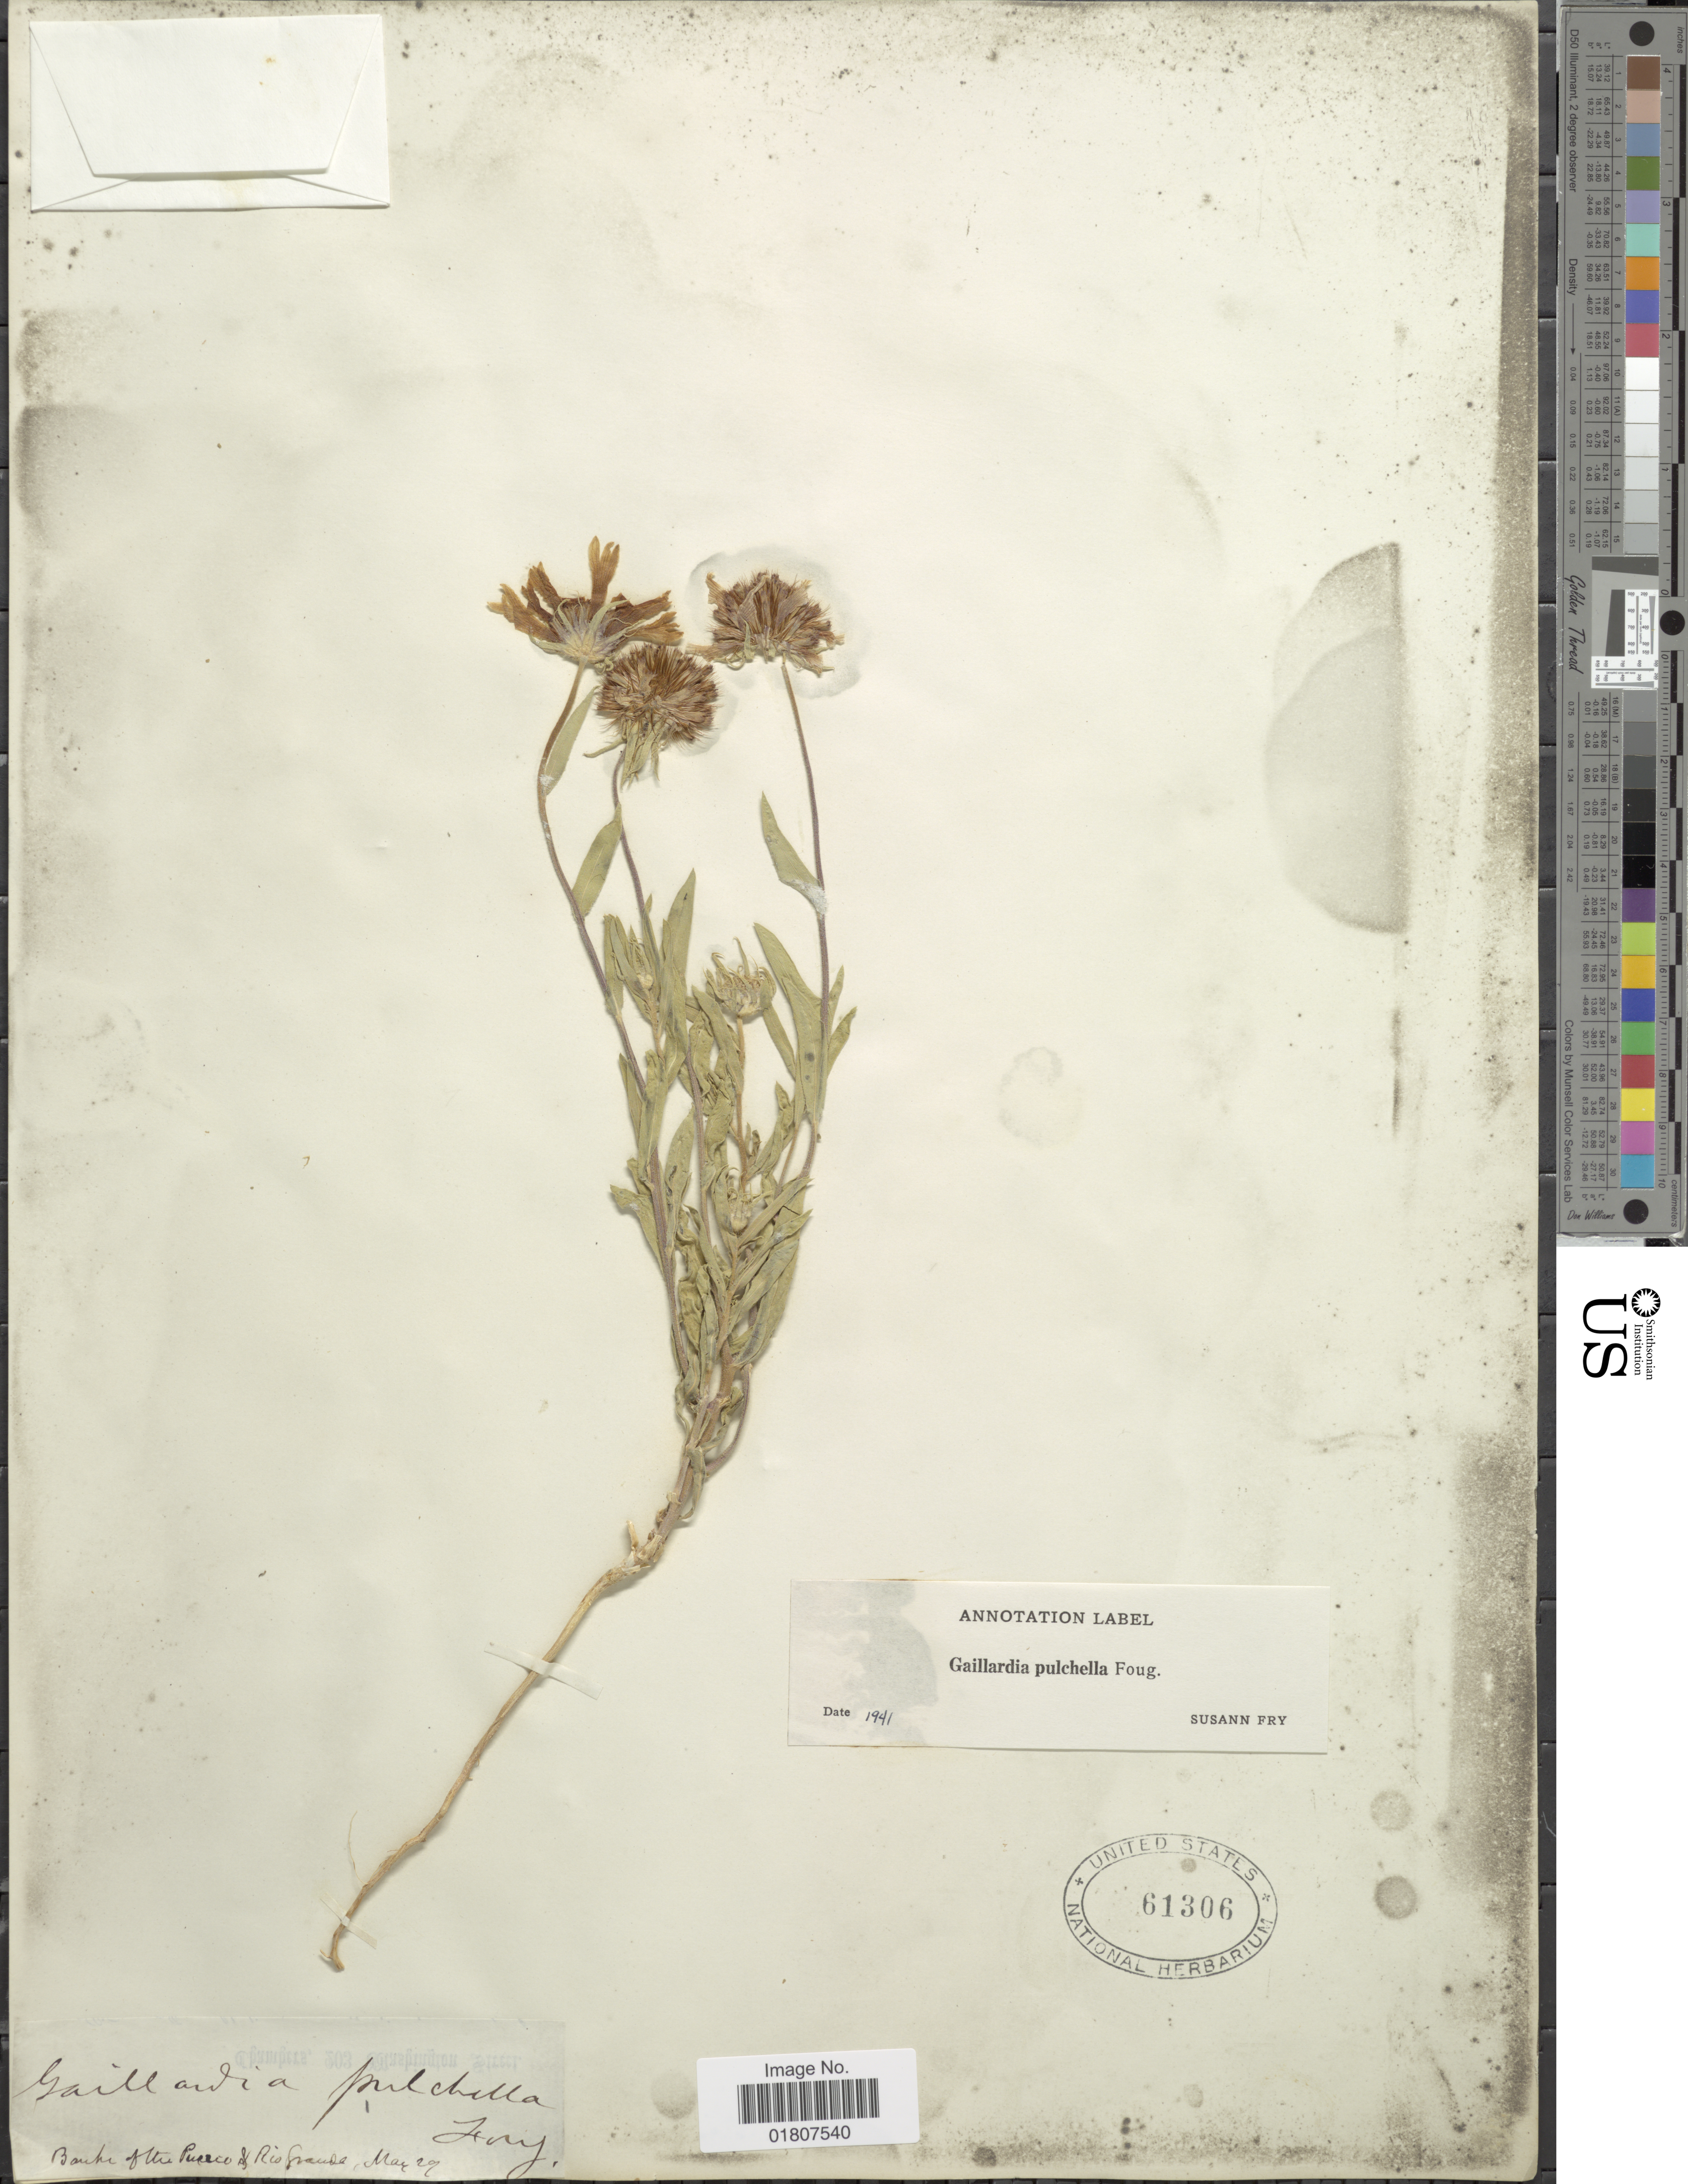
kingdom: Plantae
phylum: Tracheophyta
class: Magnoliopsida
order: Asterales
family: Asteraceae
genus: Gaillardia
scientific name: Gaillardia pulchella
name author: Foug.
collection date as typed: Transcribed d/m/y: /3/29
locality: Banks of Puerco & Rio Grande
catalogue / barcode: US 61306